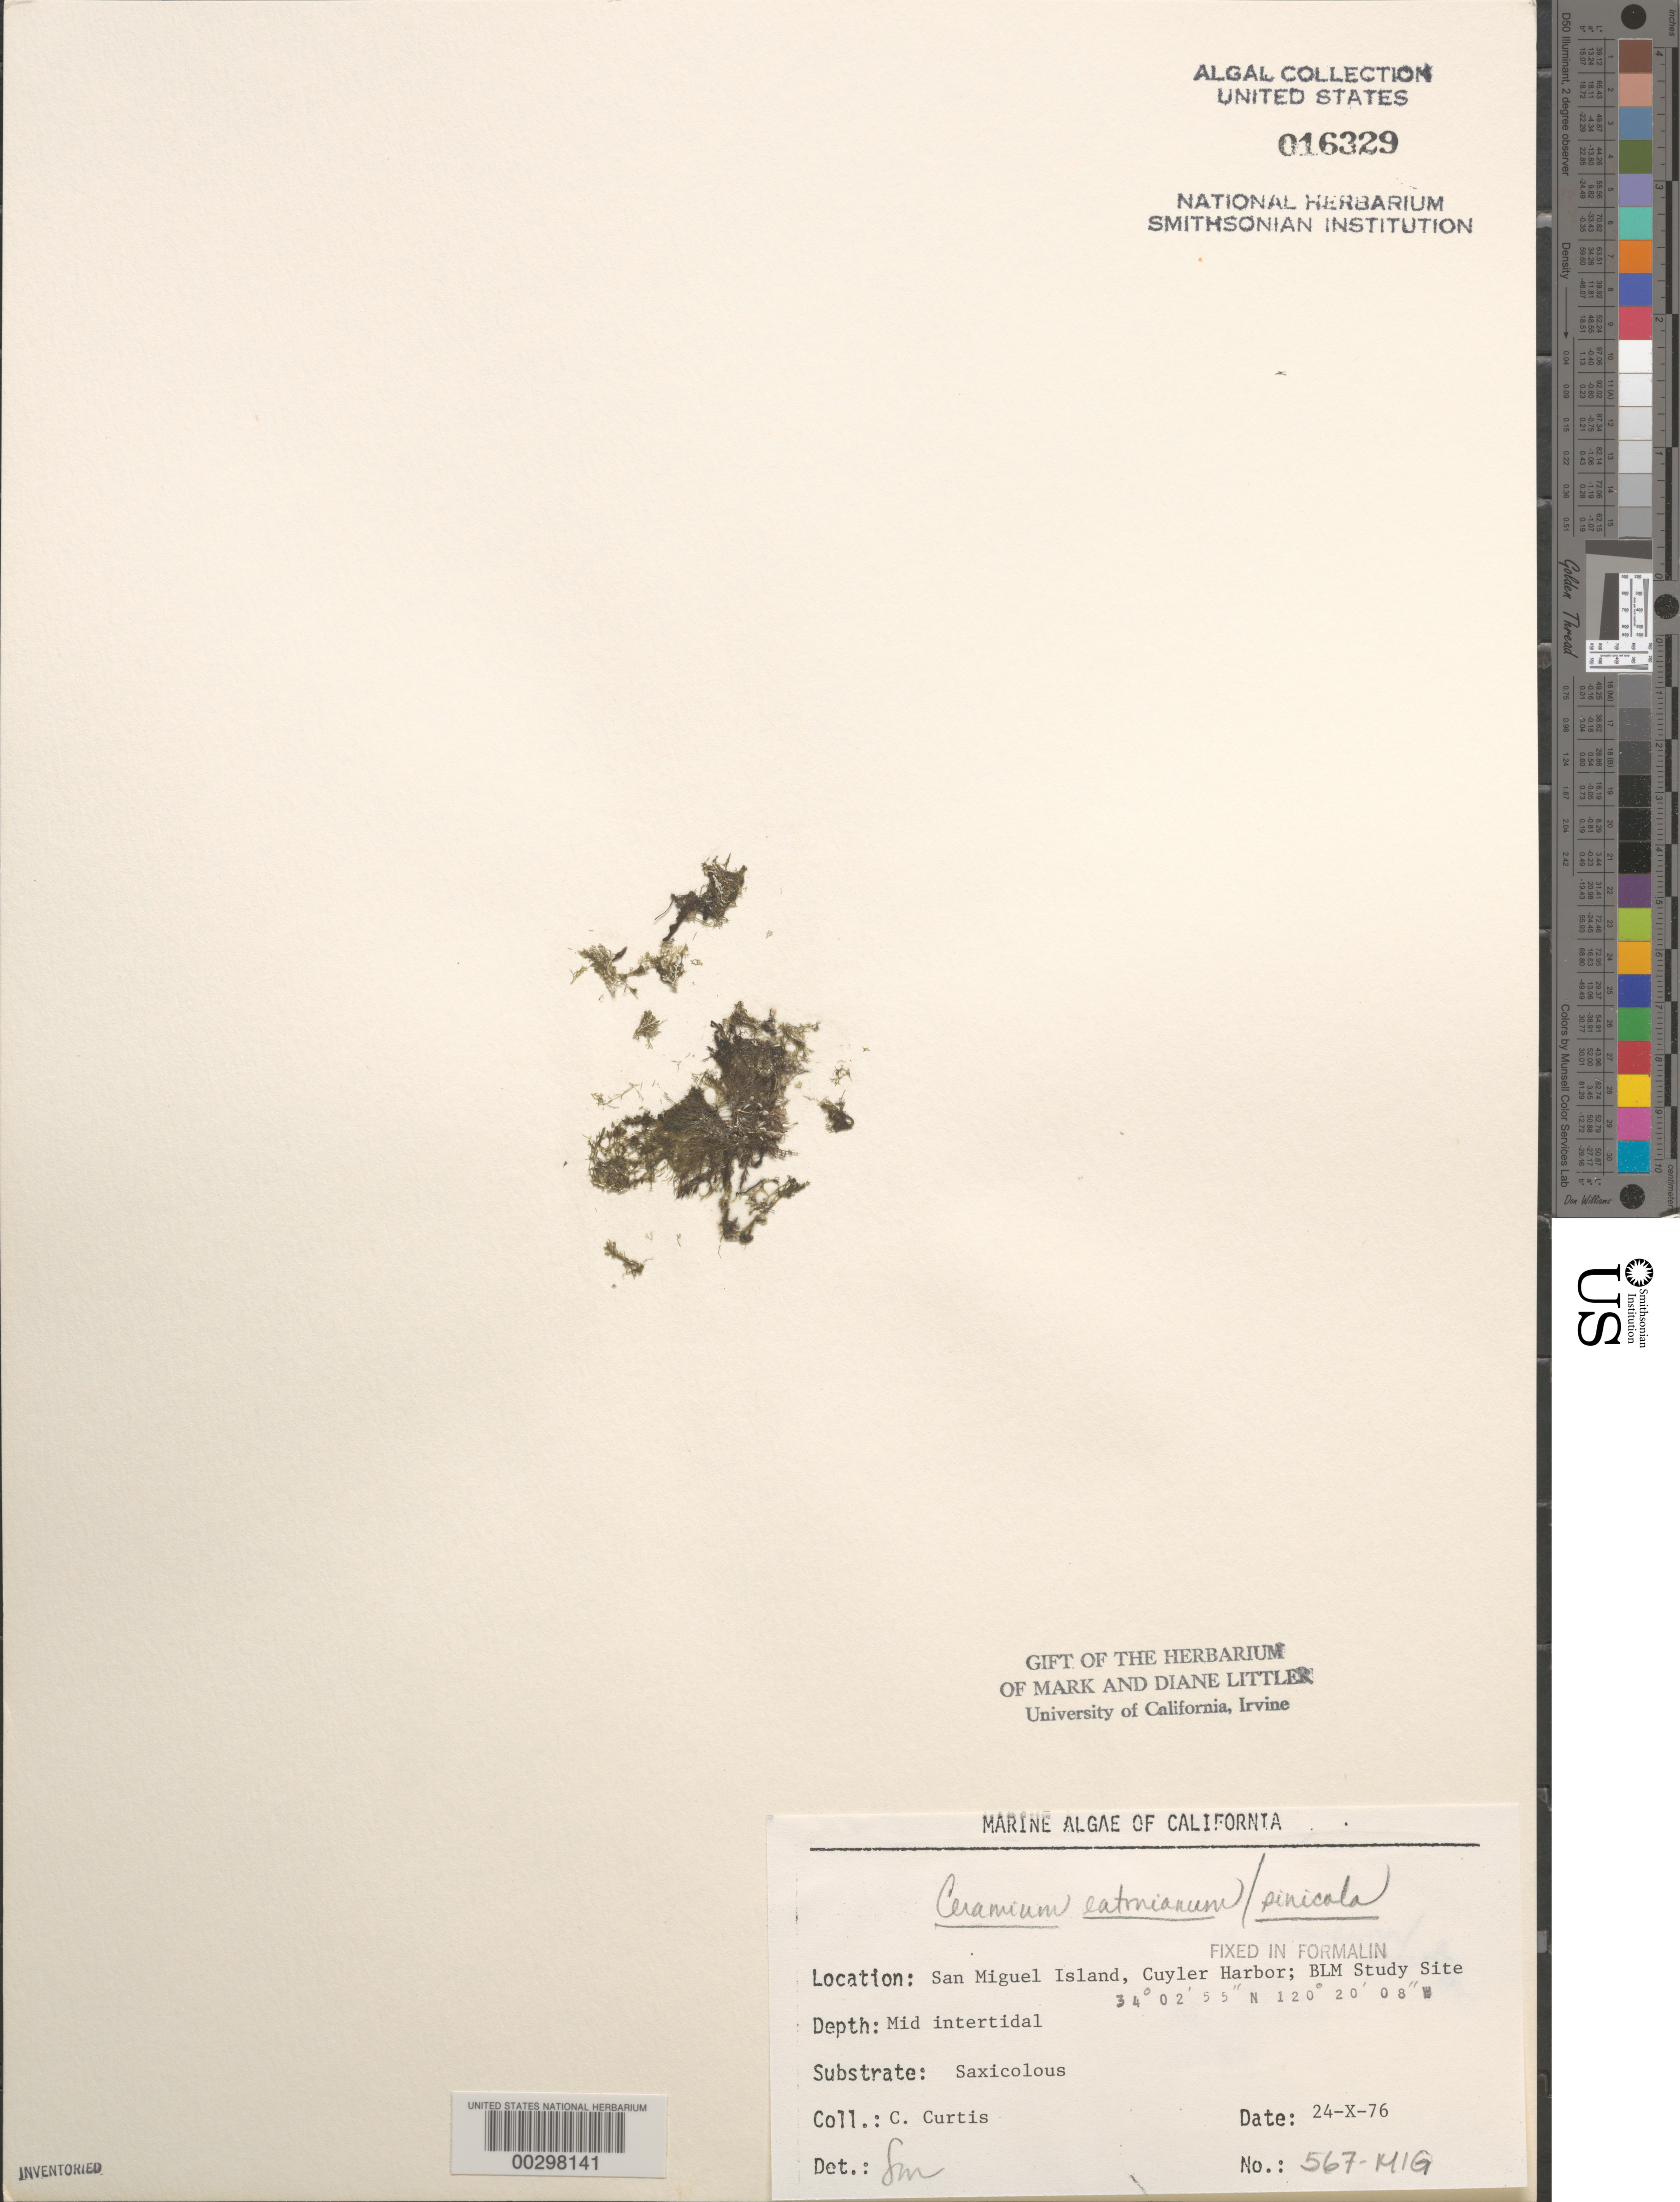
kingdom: Plantae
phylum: Rhodophyta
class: Florideophyceae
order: Ceramiales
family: Ceramiaceae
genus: Corallophila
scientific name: Corallophila eatoniana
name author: (Farl.) T.O. Cho et al.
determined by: Algae name updating Project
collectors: C. Curtis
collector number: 567-mig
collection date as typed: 24 Oct 1976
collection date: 1976-10-24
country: United States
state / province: California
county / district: Santa Barbara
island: San Miguel Island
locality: Cuyler Harbor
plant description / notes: BLM-SOCALBIGHT Rocky Intertidal Survey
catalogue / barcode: US 16329